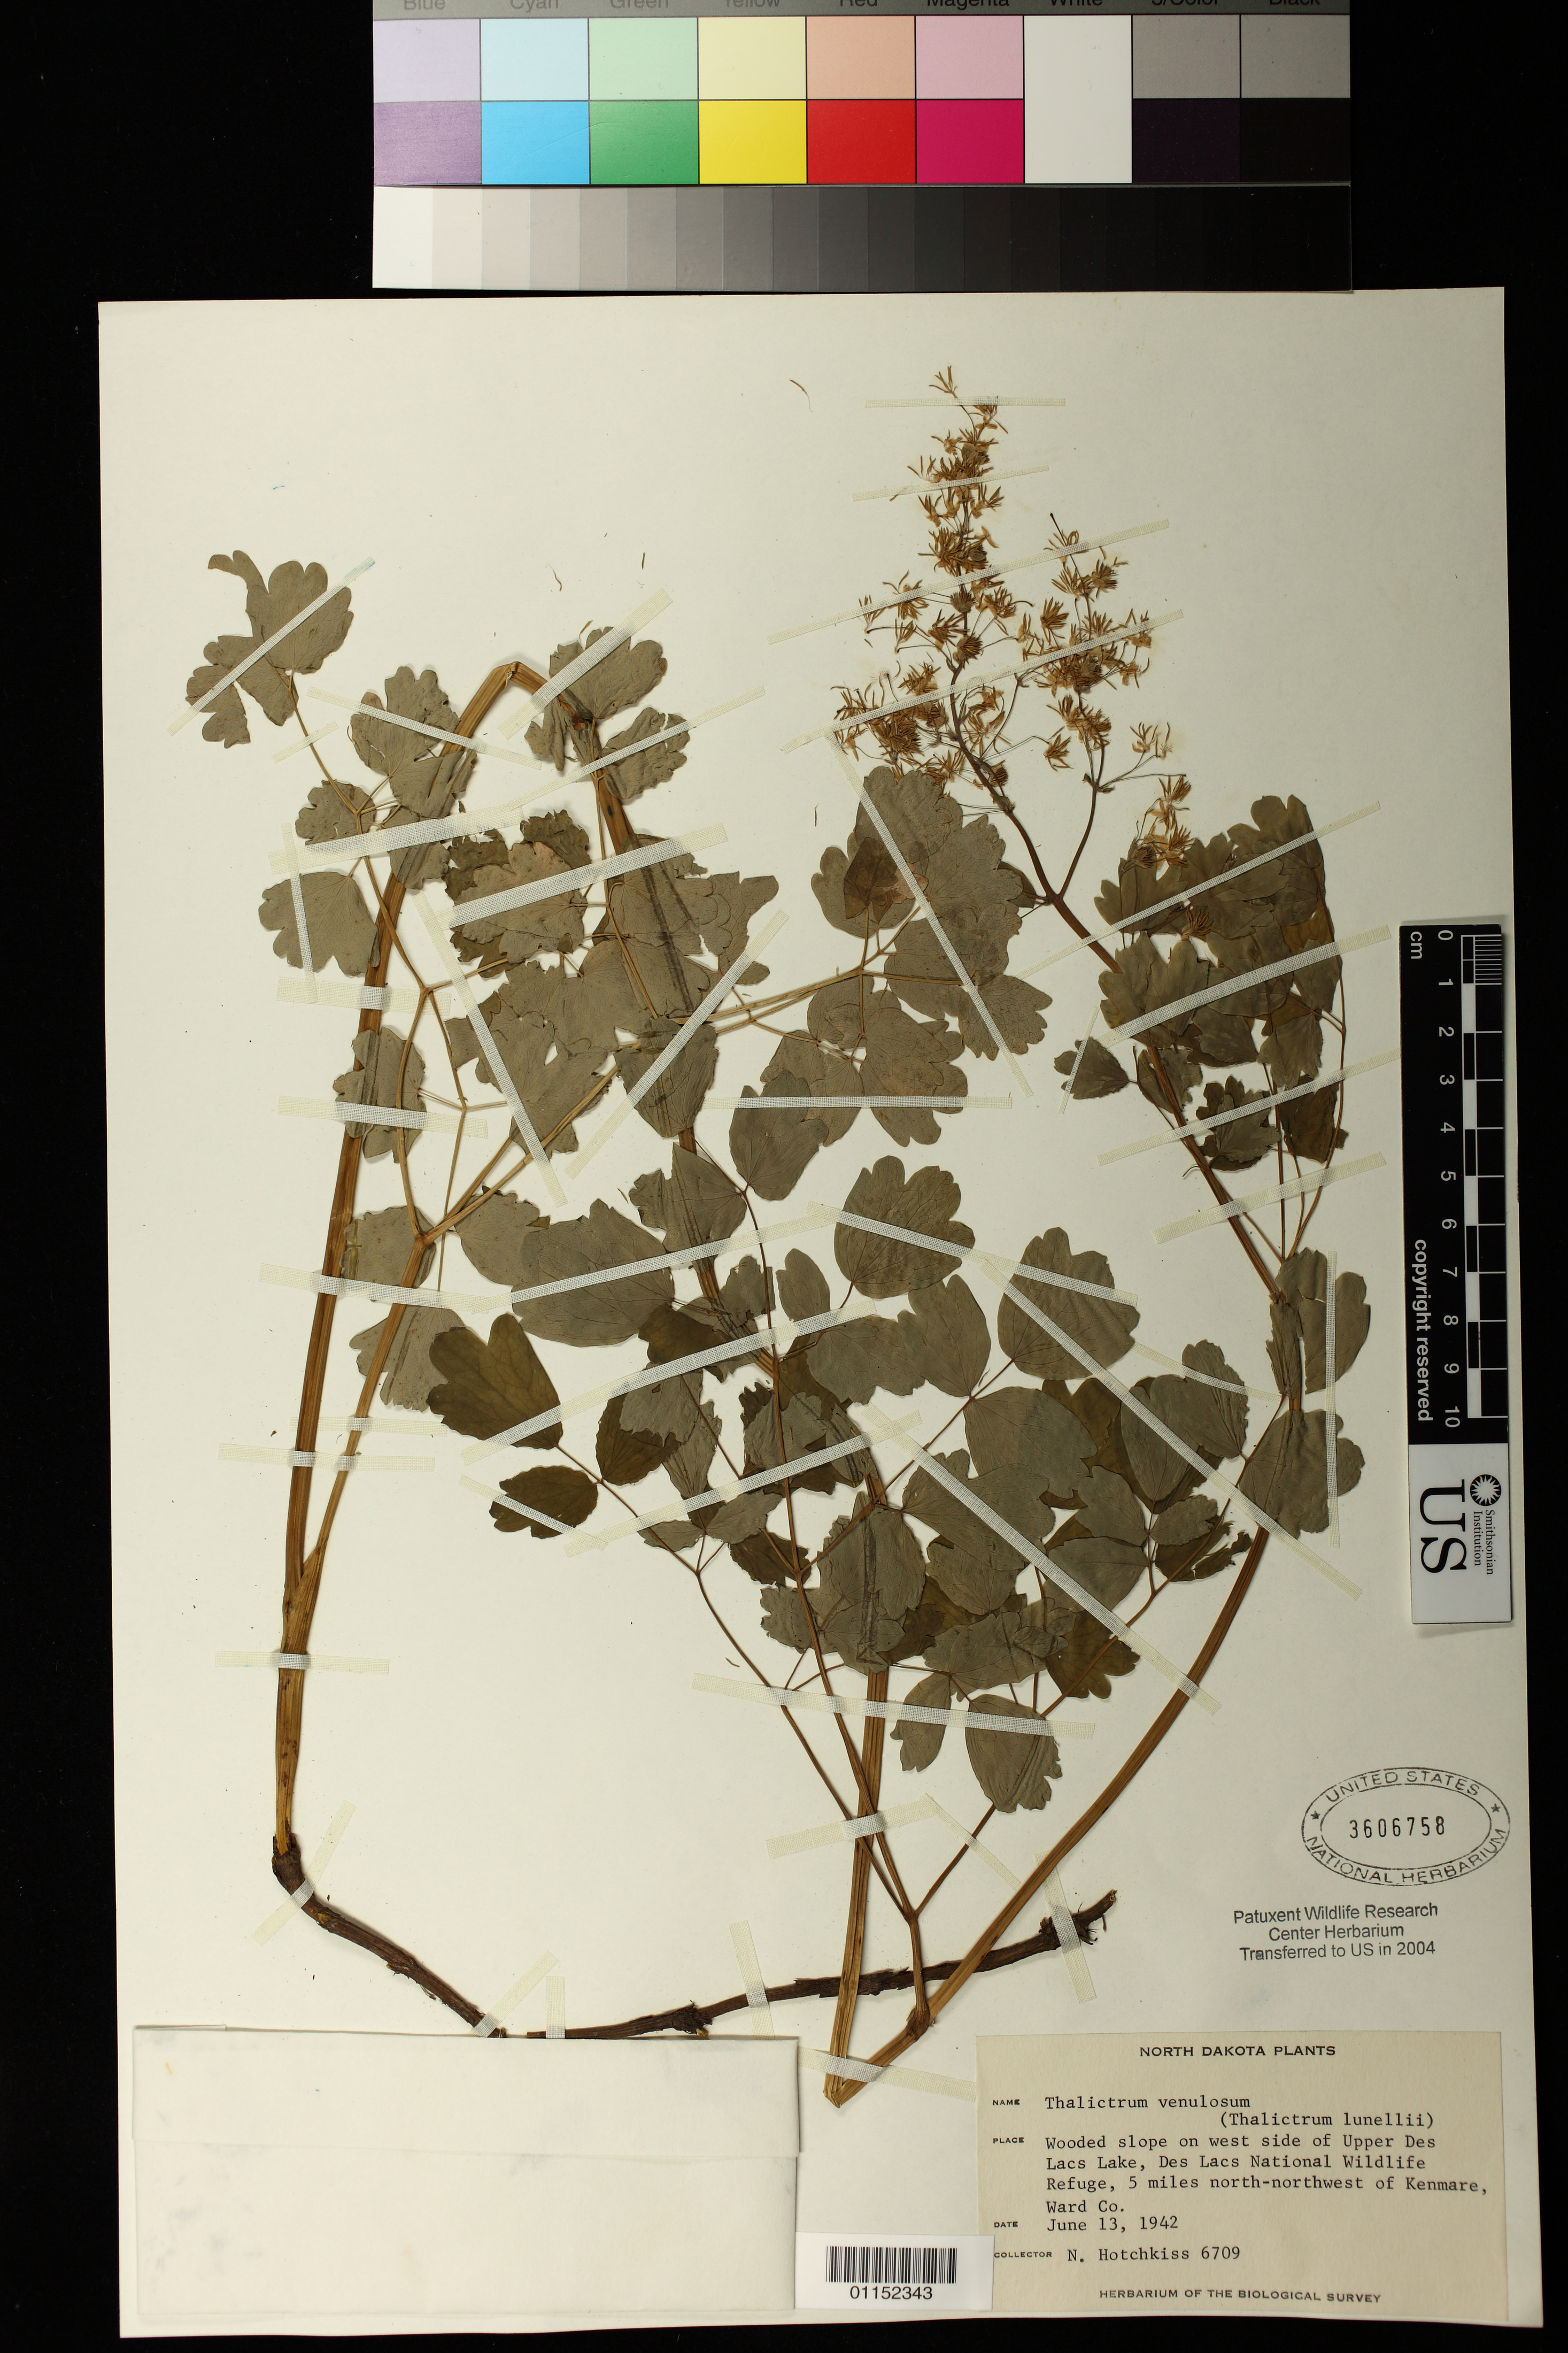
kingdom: Plantae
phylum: Tracheophyta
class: Magnoliopsida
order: Ranunculales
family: Ranunculaceae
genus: Thalictrum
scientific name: Thalictrum venulosum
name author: Trel.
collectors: N. Hotchkiss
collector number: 6709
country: United States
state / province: North Dakota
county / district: Ward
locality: On W side of Upper Des Lacs Lake, "Des Lacs National Wildlife Refuge NNW of Kenmnare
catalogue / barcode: US 3606758